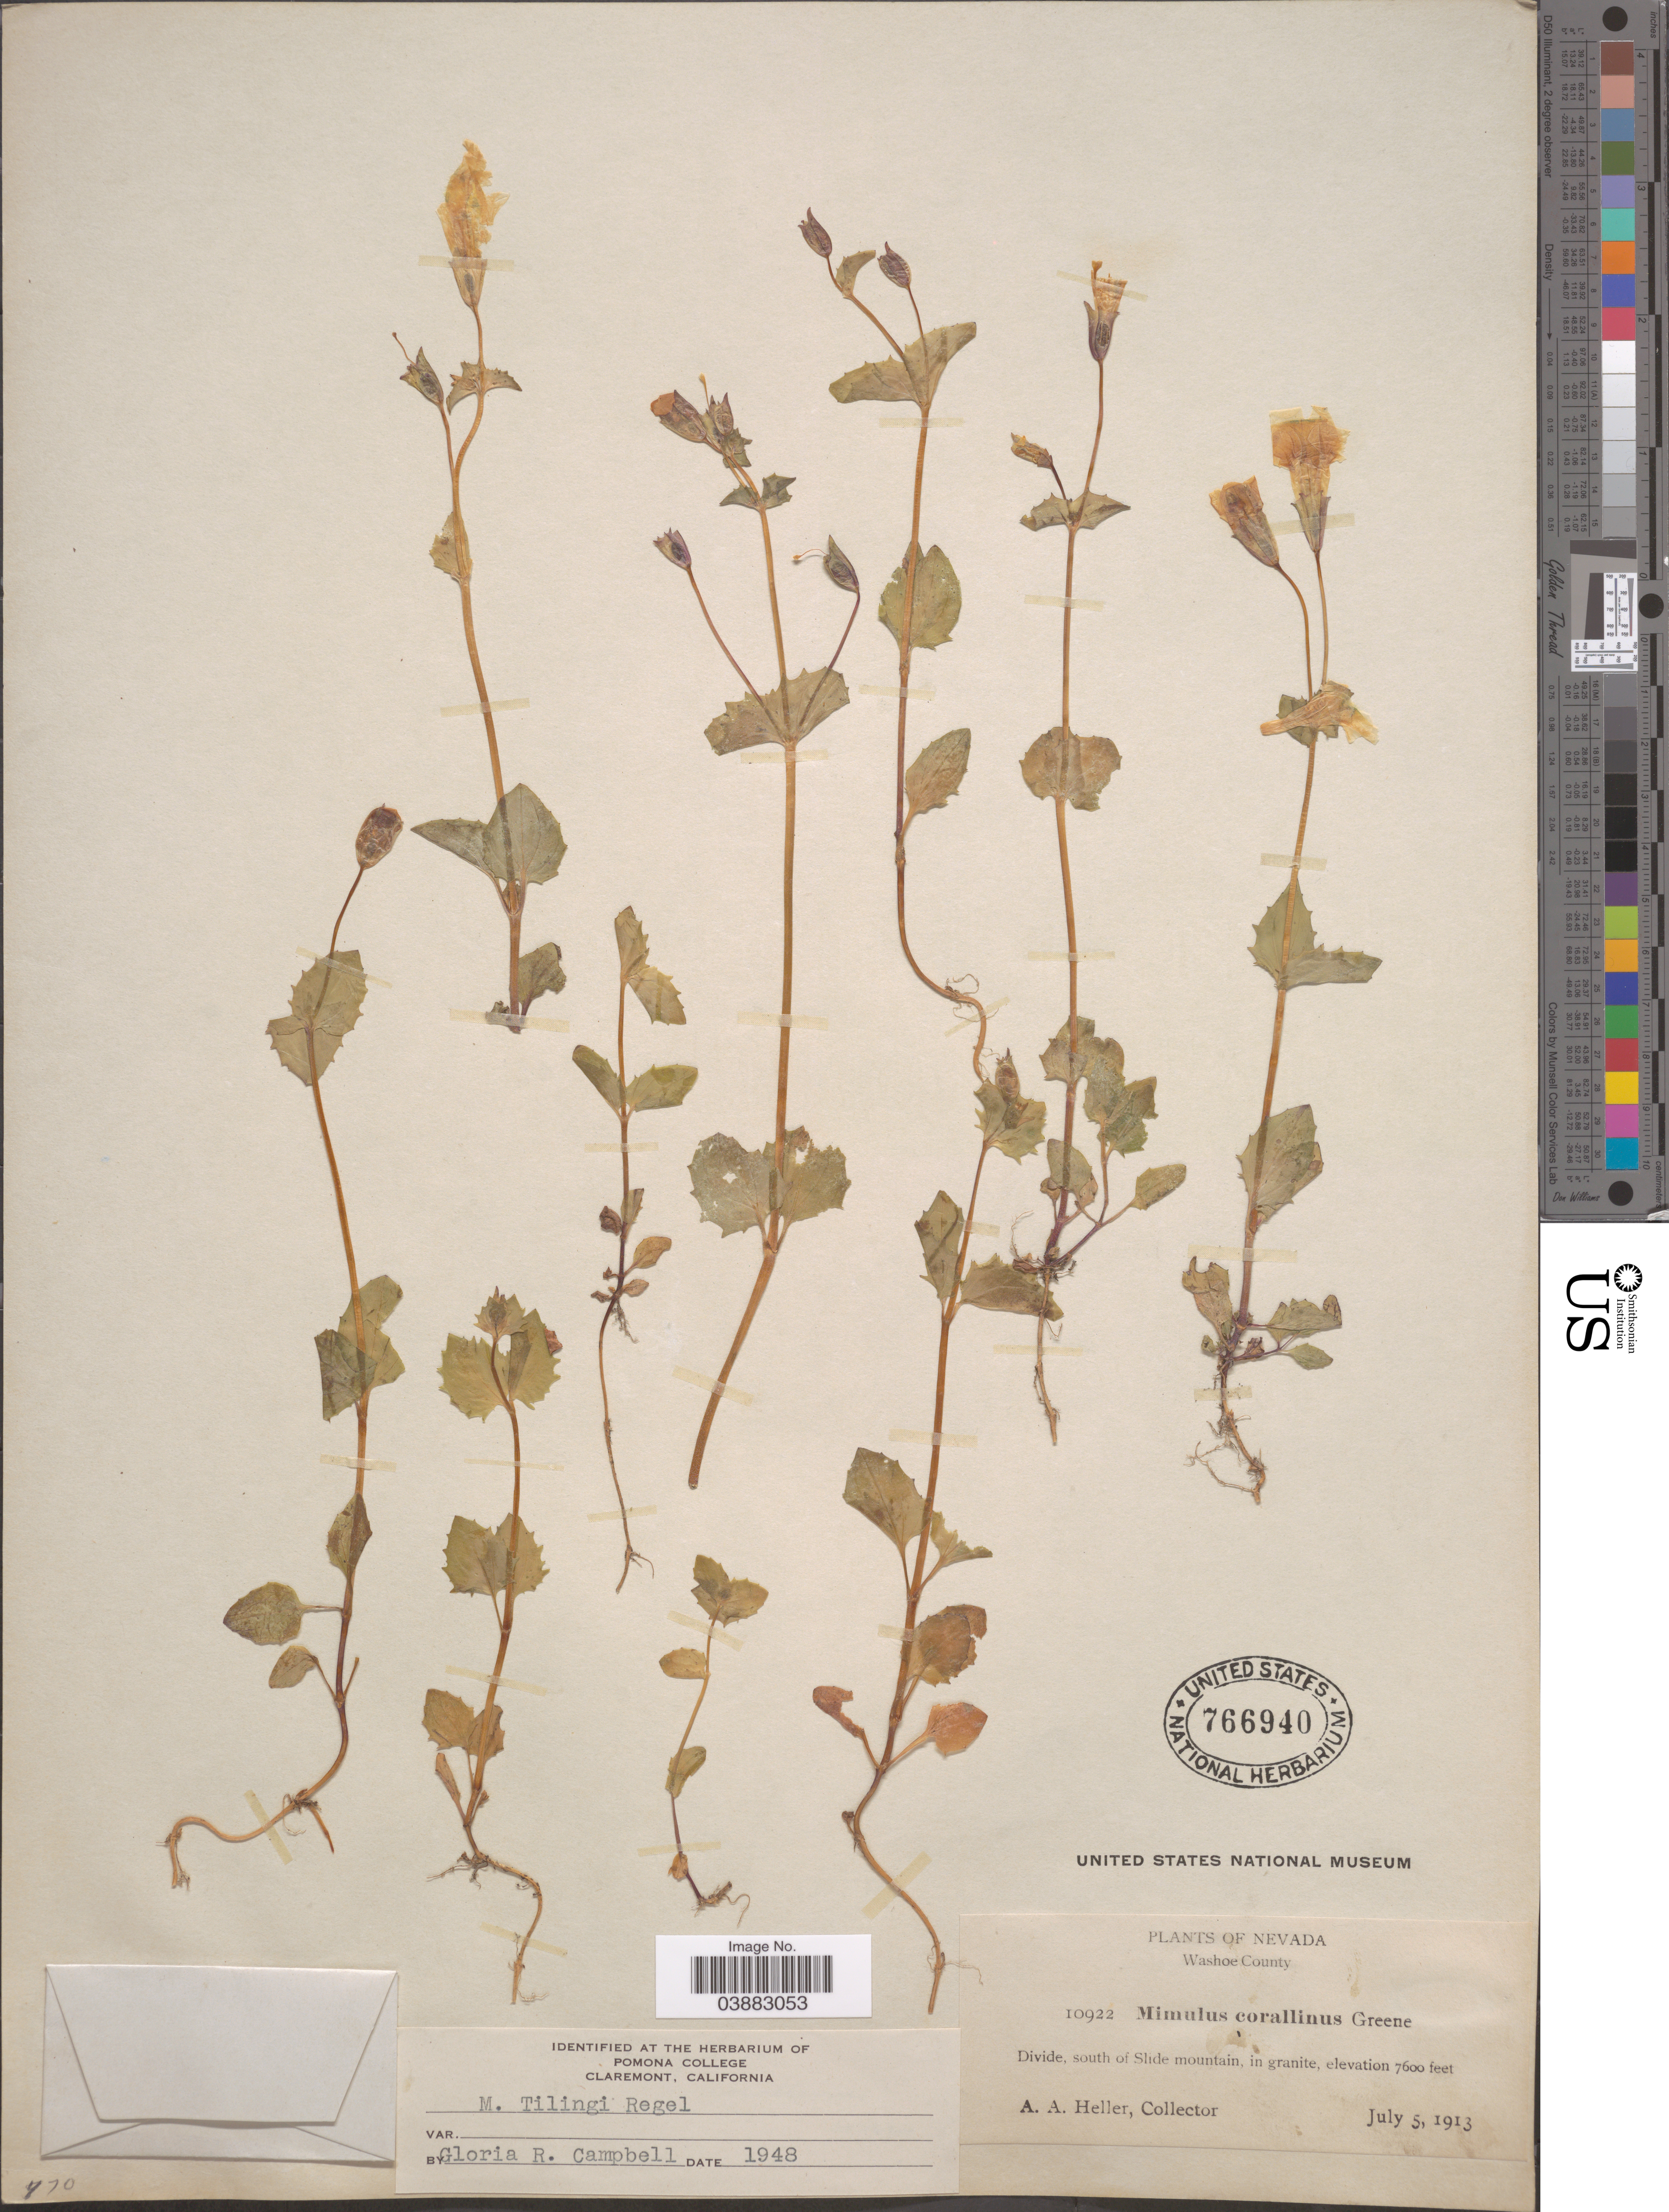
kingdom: Plantae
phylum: Tracheophyta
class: Magnoliopsida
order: Lamiales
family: Phrymaceae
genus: Mimulus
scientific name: Mimulus tilingii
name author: Regel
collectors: A. A. Heller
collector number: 10922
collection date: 1913-07-05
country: United States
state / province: Nevada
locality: Washoe County. Divide, south of Slide mountain, in granite.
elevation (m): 2316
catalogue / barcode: US 766940